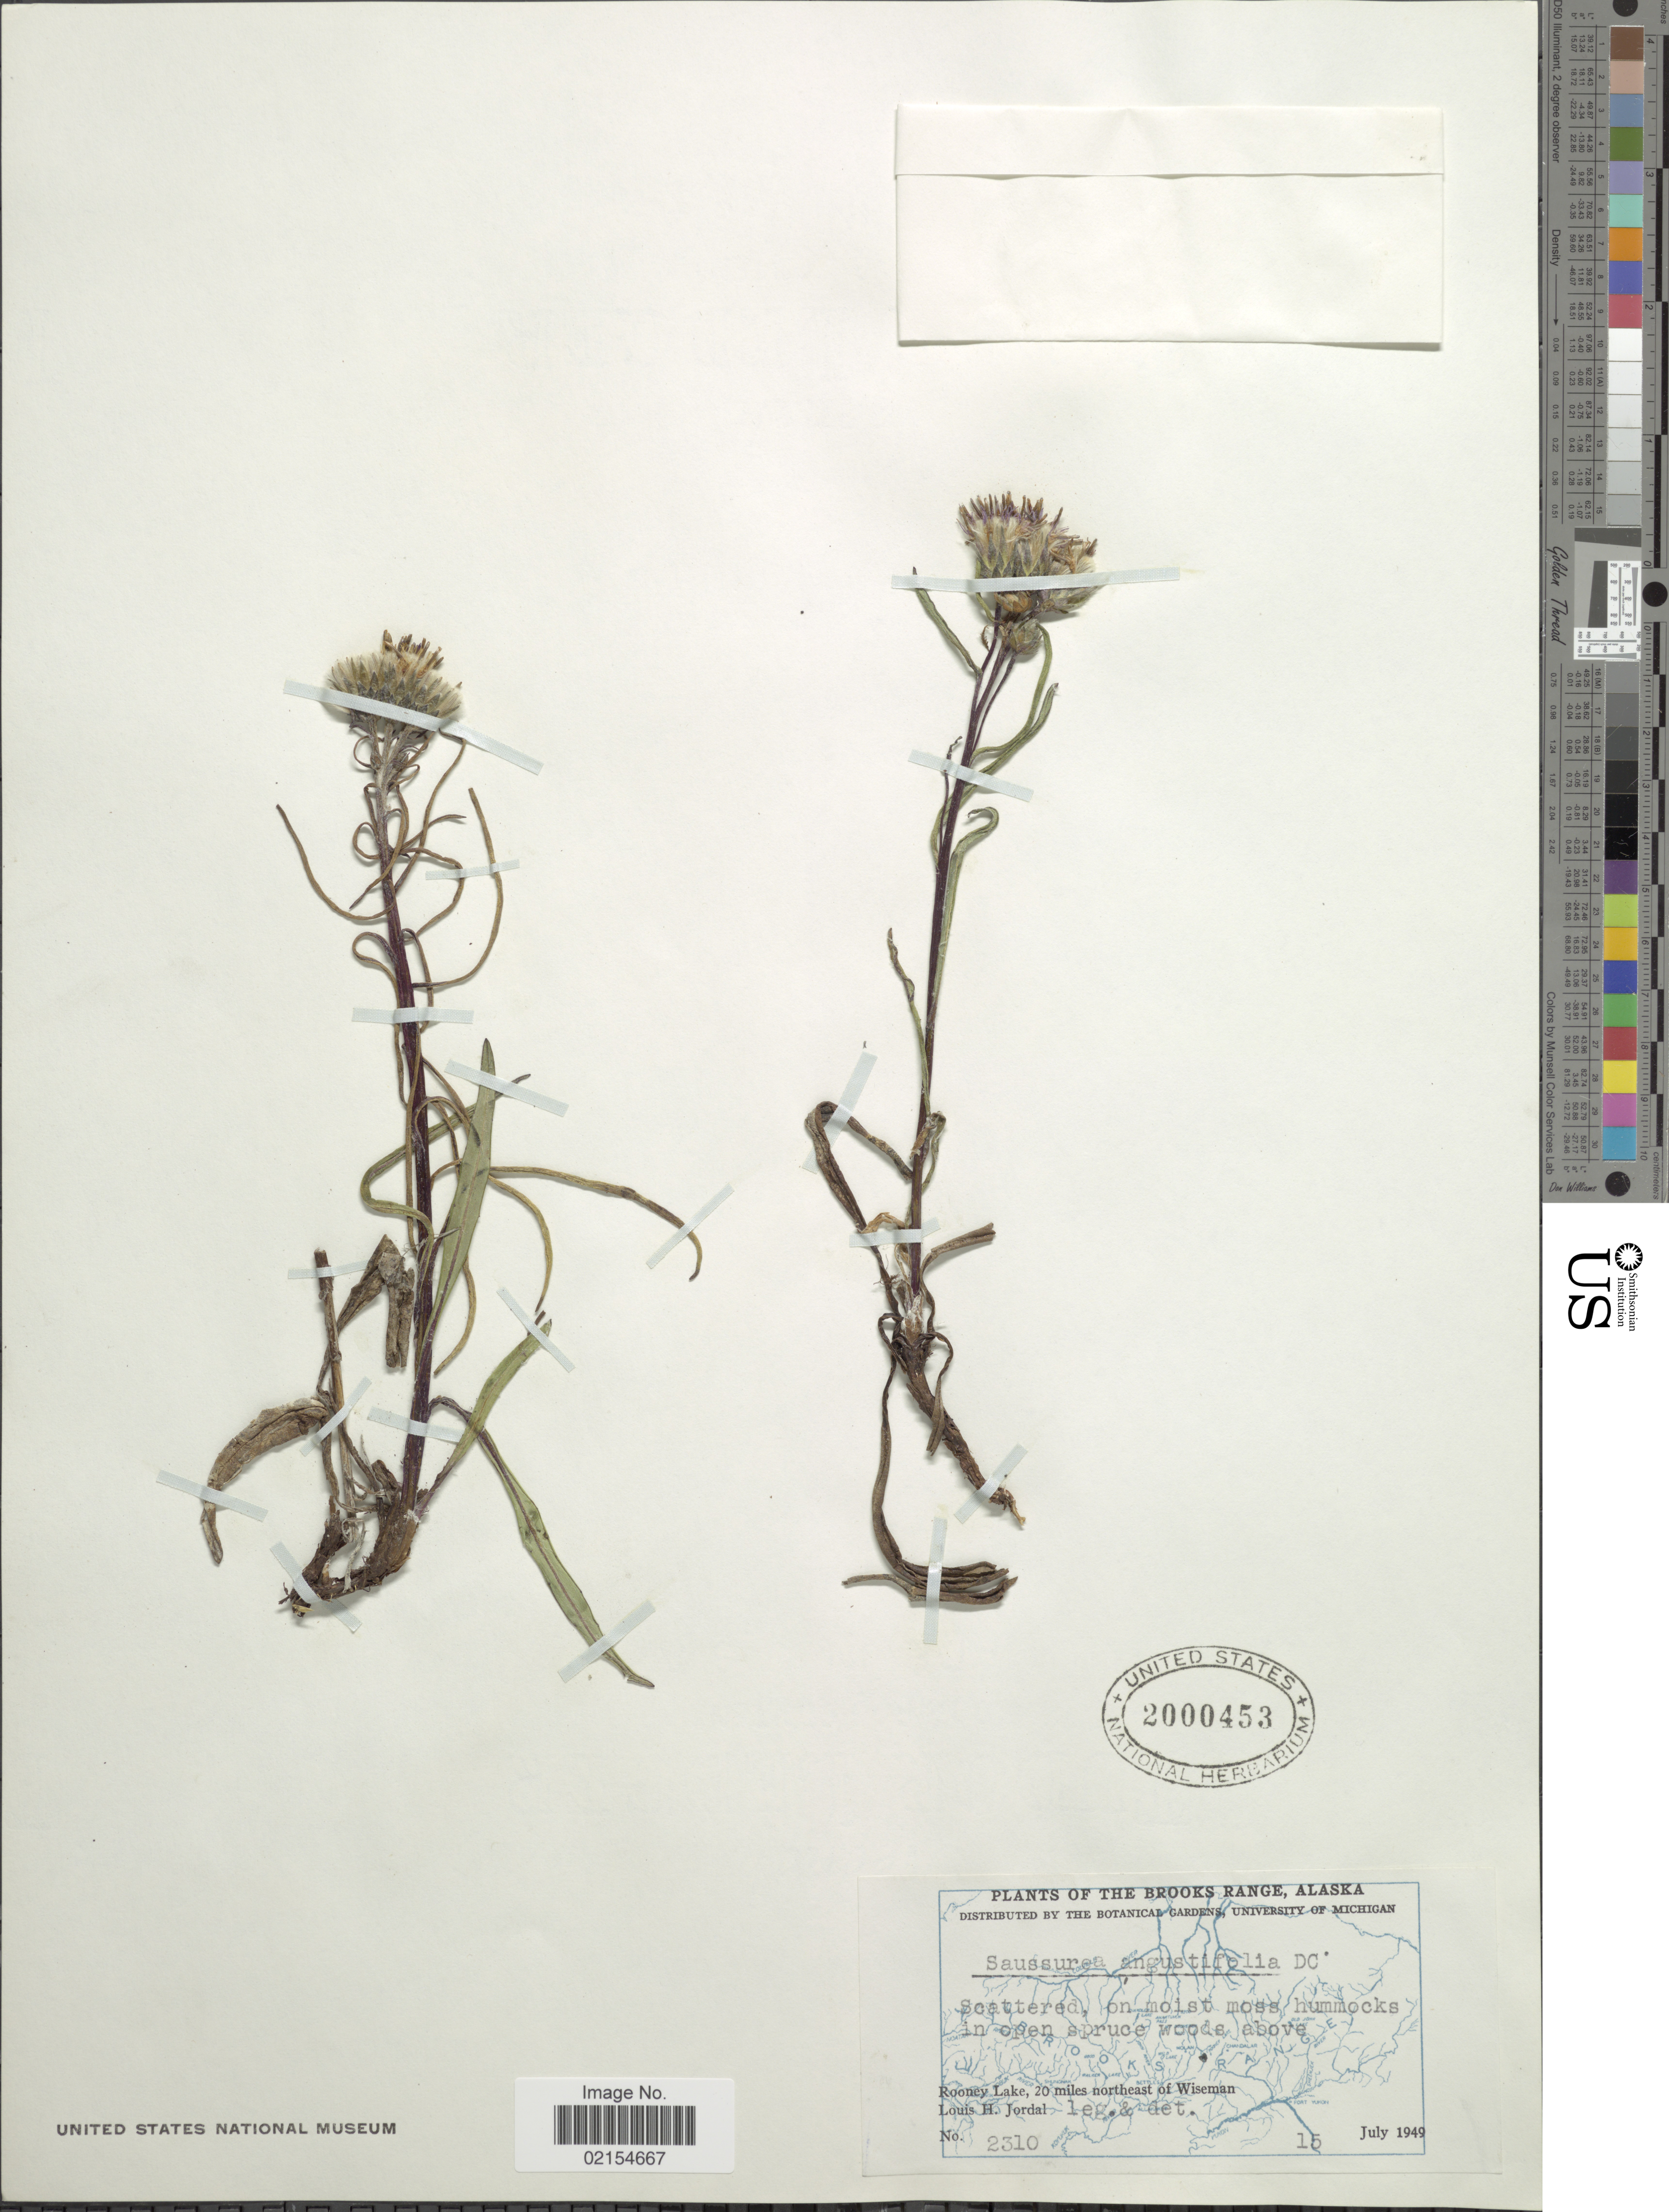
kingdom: Plantae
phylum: Tracheophyta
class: Magnoliopsida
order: Asterales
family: Asteraceae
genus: Saussurea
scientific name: Saussurea angustifolia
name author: (L.) DC.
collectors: L. Jordal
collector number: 2310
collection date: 1949-07-15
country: United States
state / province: Alaska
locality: The Brooks Range, Alaska, Roiney Lake, 20 miles northeast of Wiseman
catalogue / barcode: US 2000453